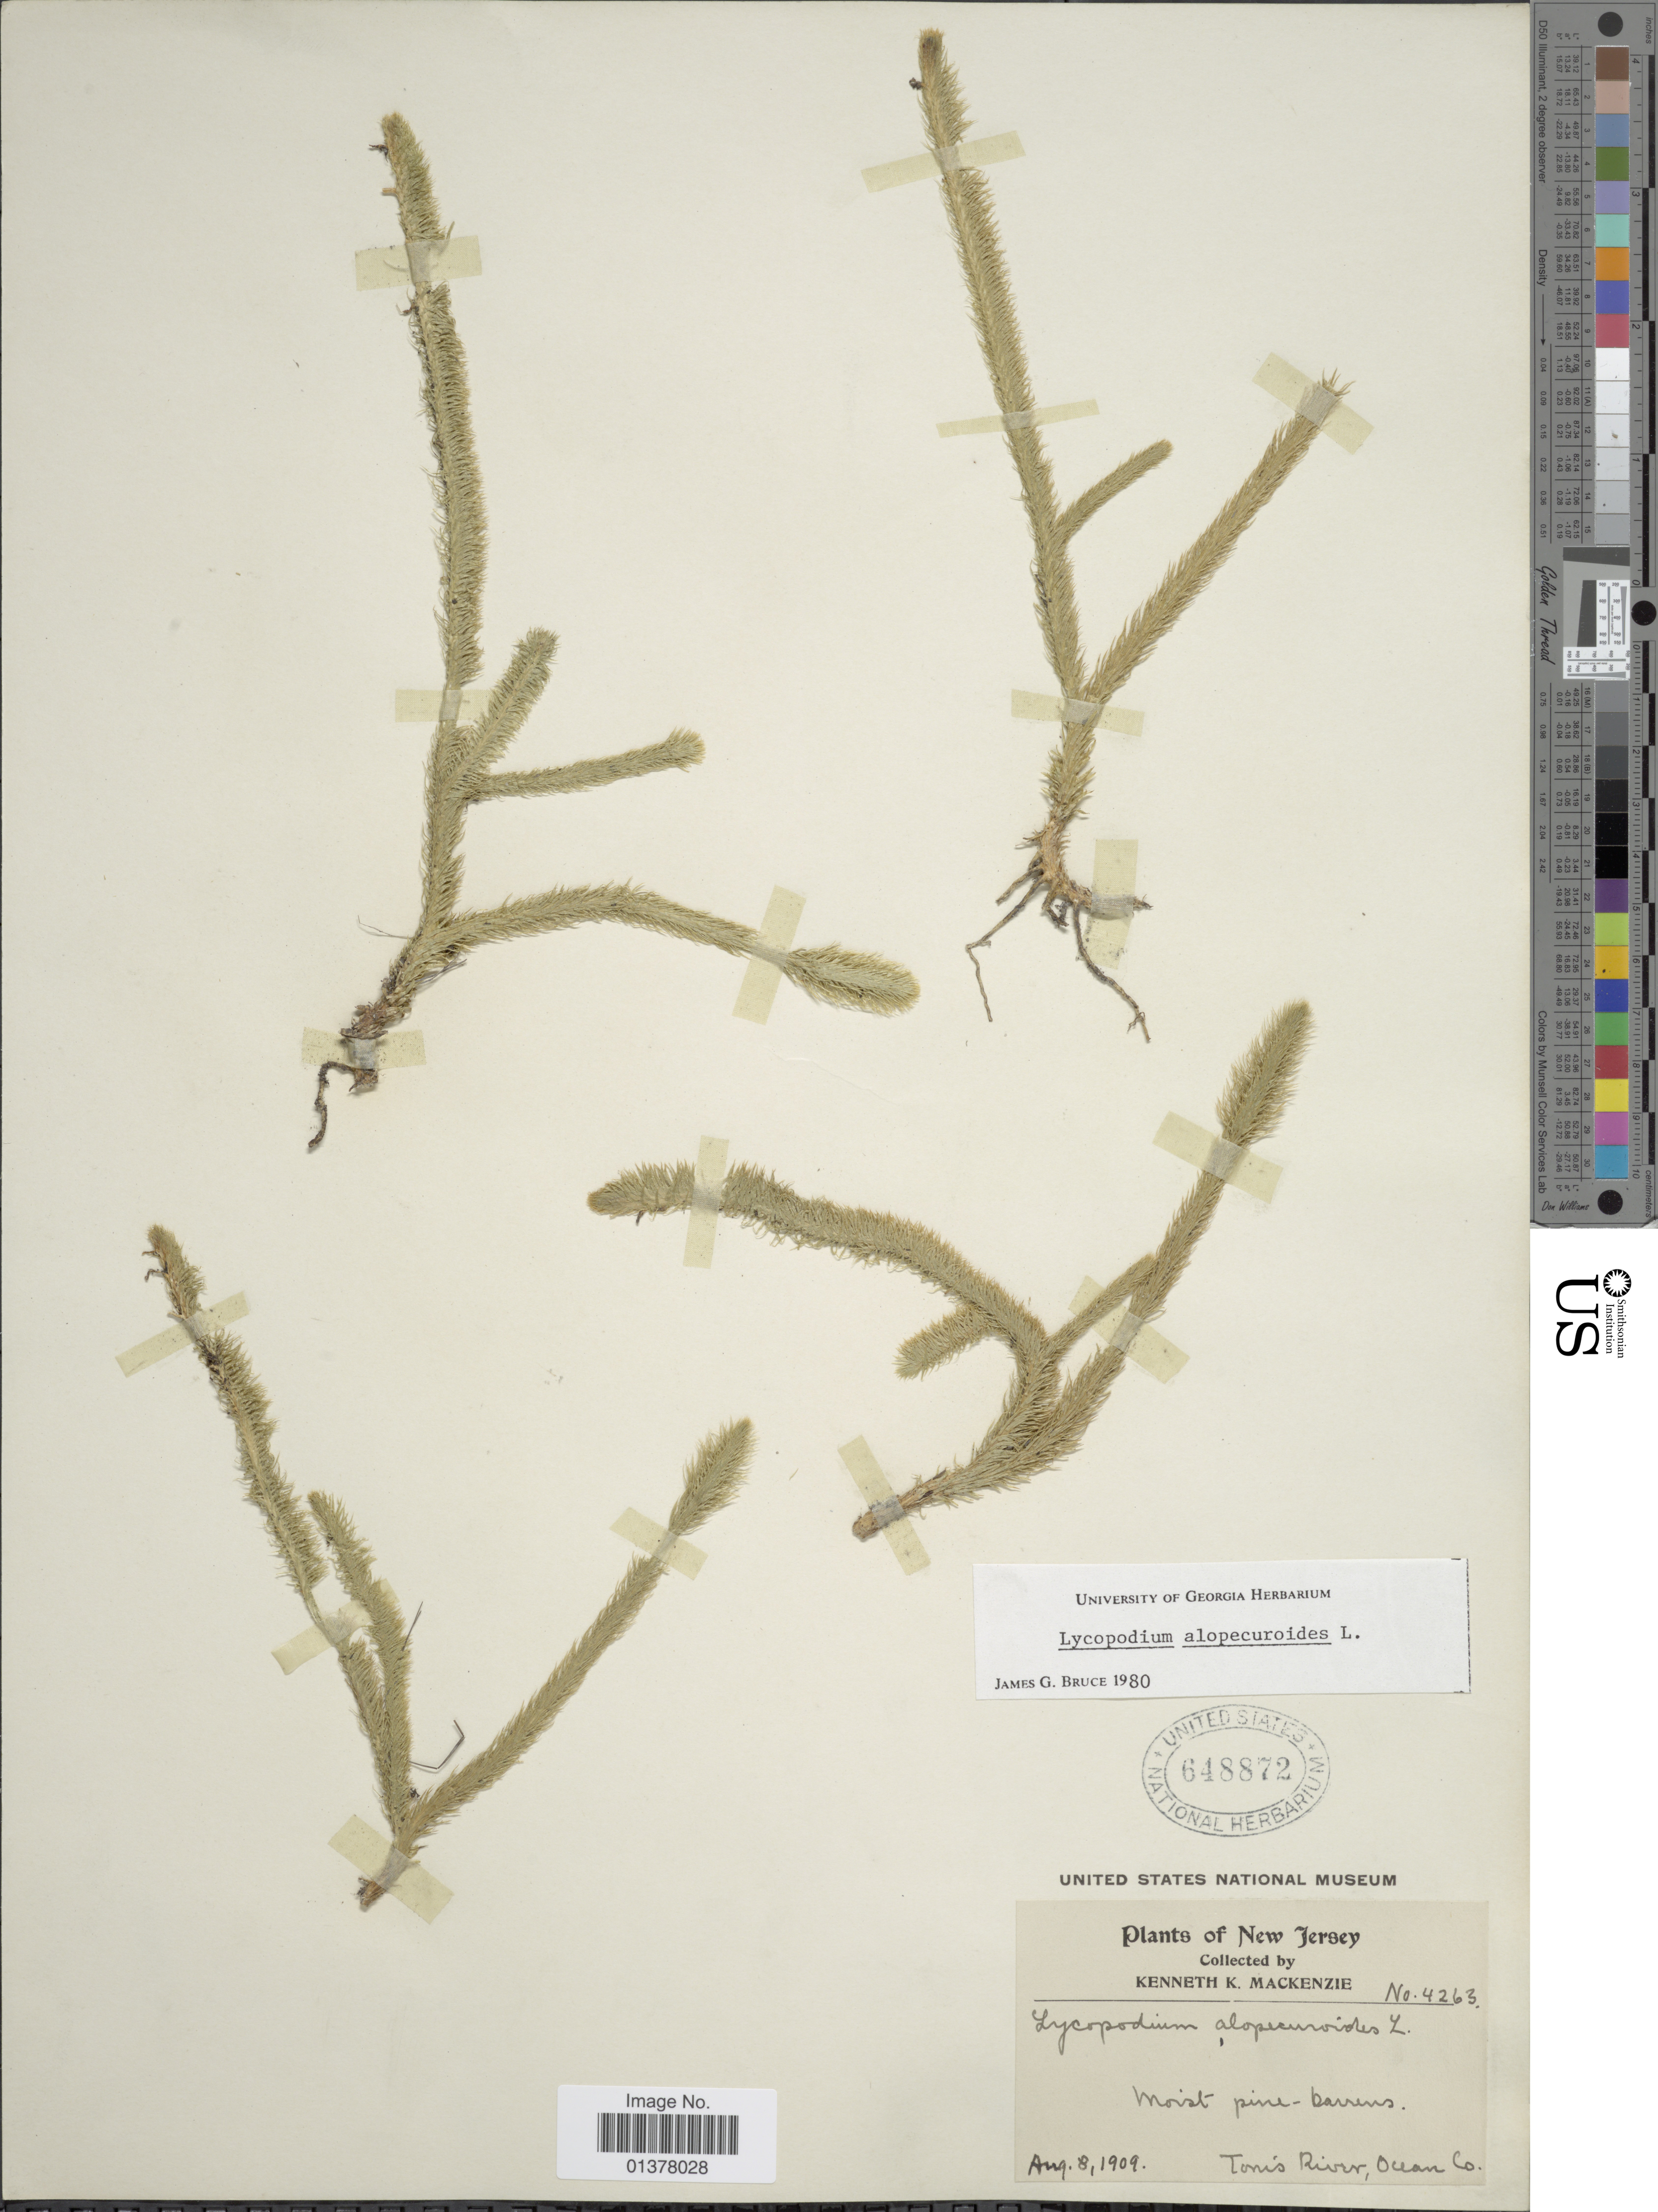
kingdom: Plantae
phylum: Tracheophyta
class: Lycopodiopsida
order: Lycopodiales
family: Lycopodiaceae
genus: Lycopodiella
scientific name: Lycopodiella alopecuroides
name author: (L.) Cranfill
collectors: K. K. Mackenzie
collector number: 4263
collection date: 1909-08-08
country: United States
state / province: New Jersey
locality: Moist pine-barrens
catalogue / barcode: US 648872